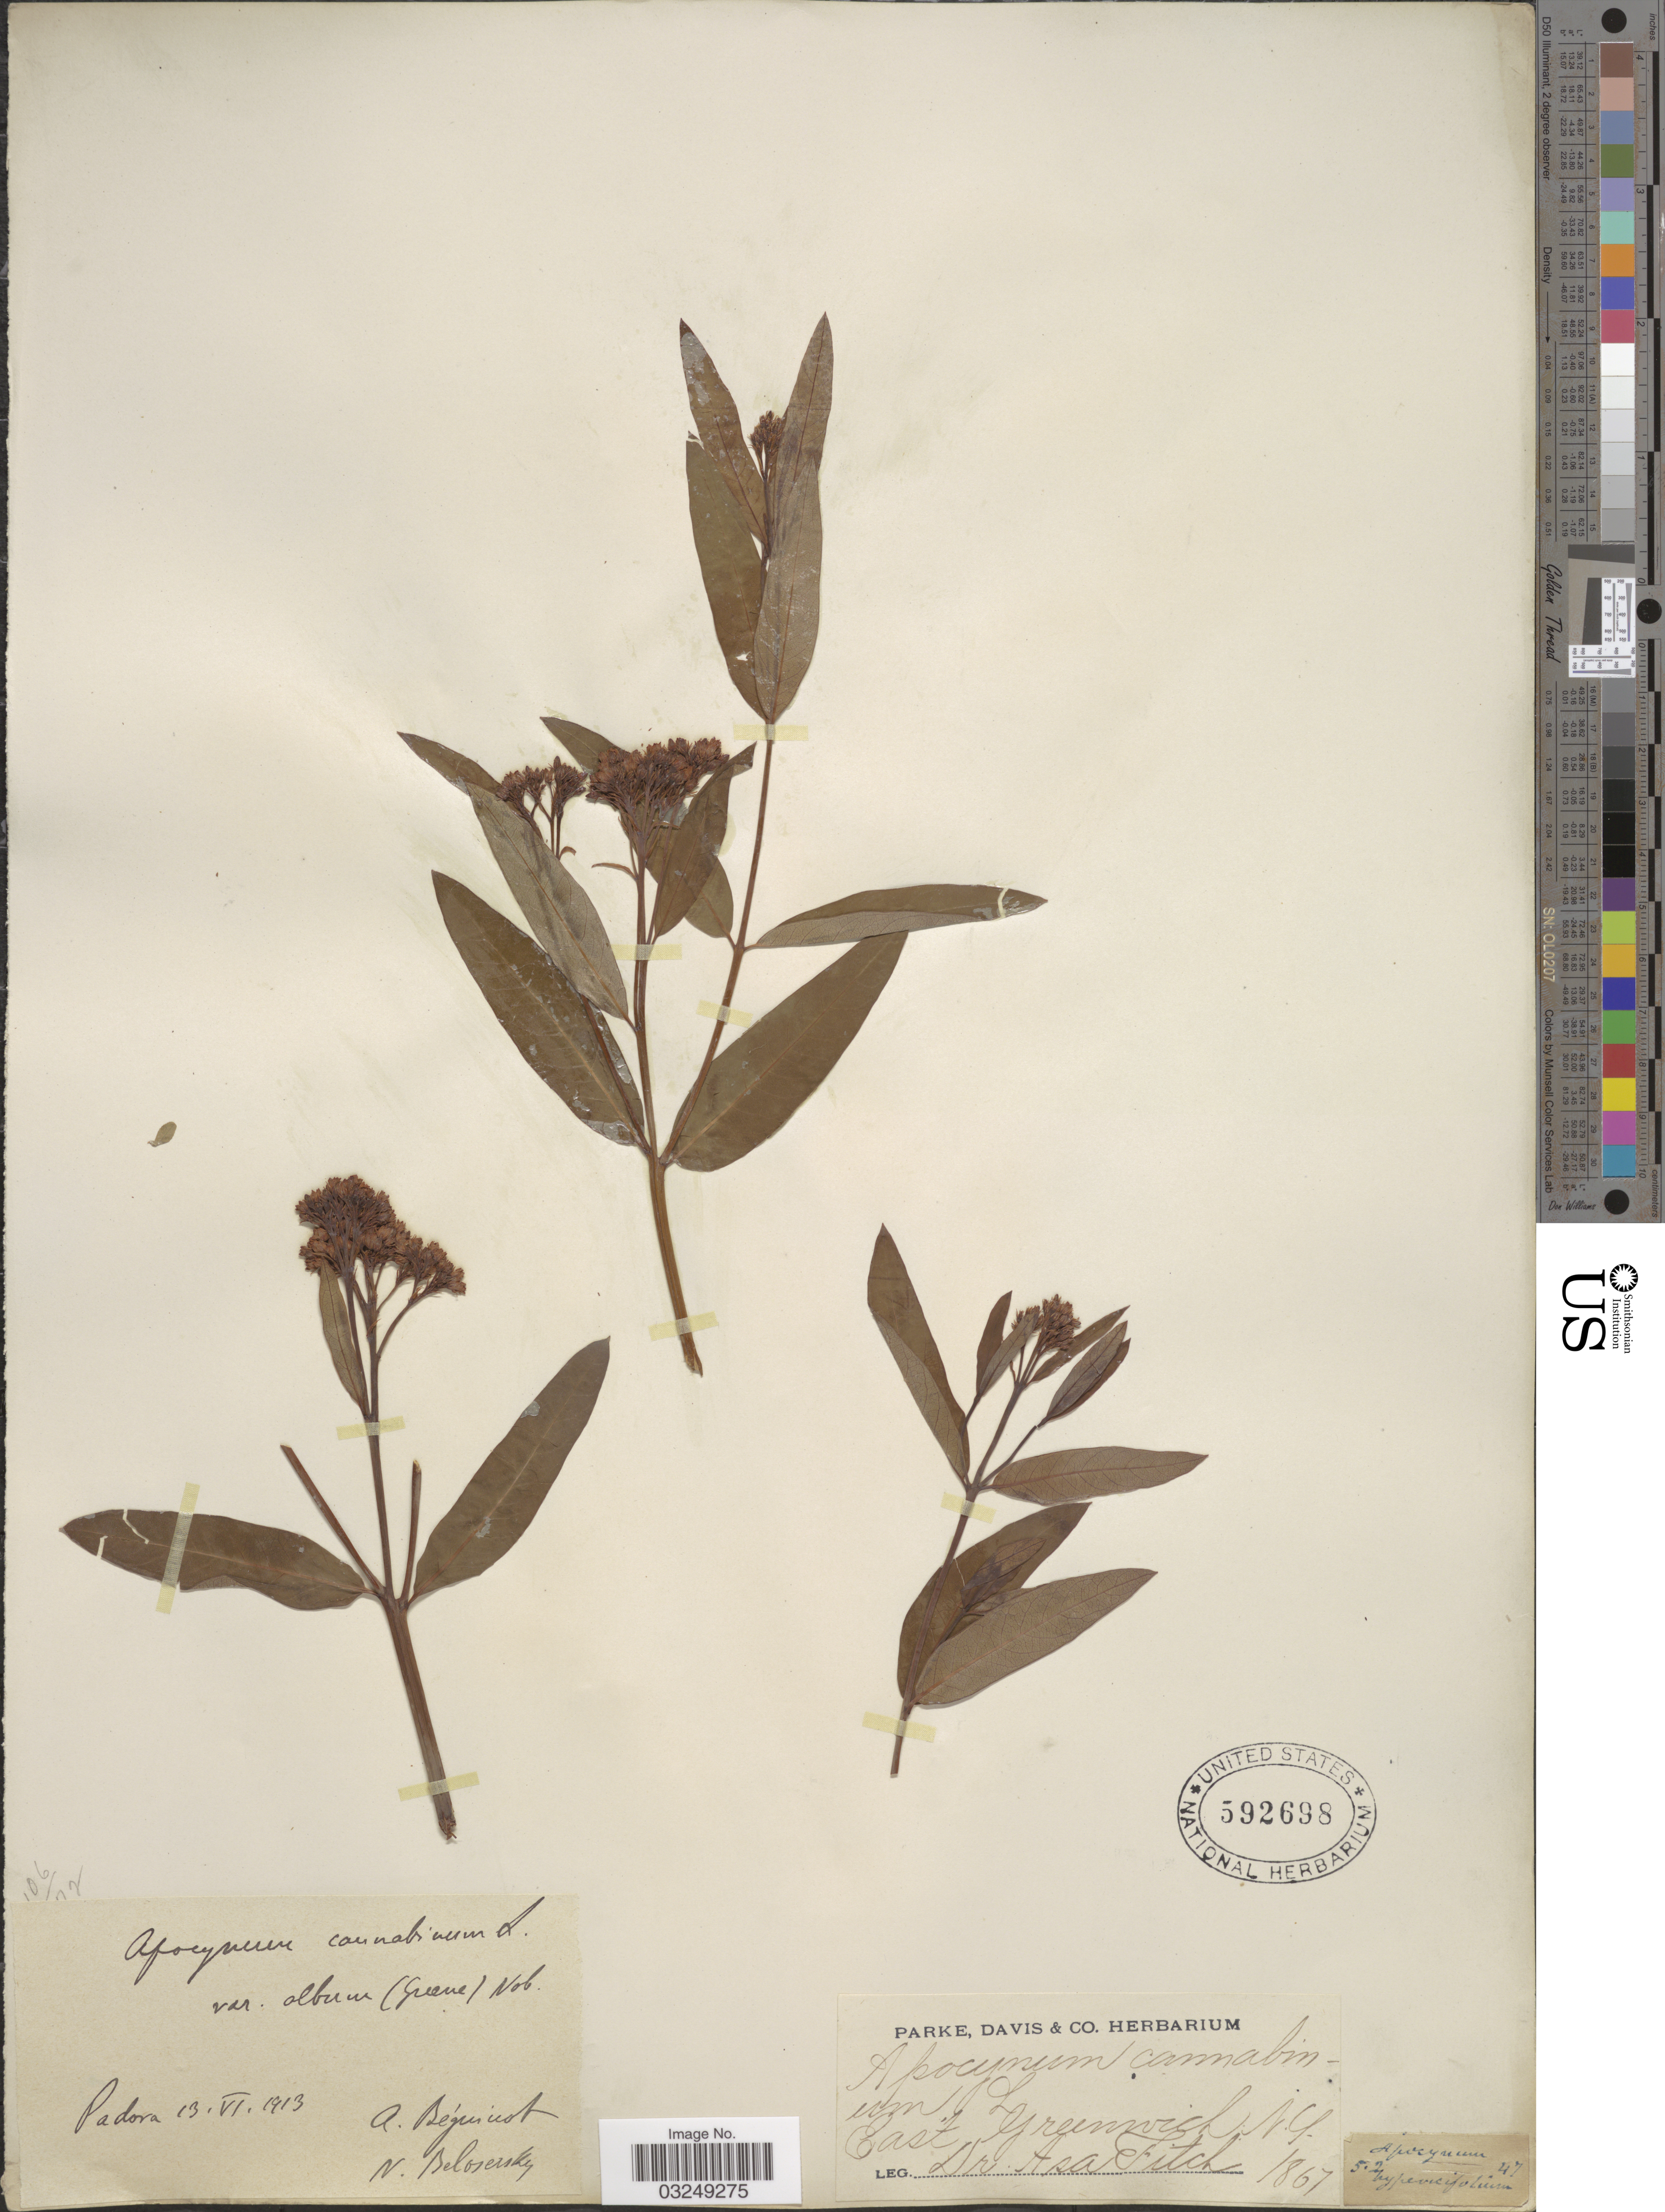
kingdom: Plantae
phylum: Tracheophyta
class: Magnoliopsida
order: Gentianales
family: Apocynaceae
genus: Apocynum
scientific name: Apocynum album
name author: Greene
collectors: A. Fitch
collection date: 1867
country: United States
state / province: New York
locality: East Greenwich.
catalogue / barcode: US 592698